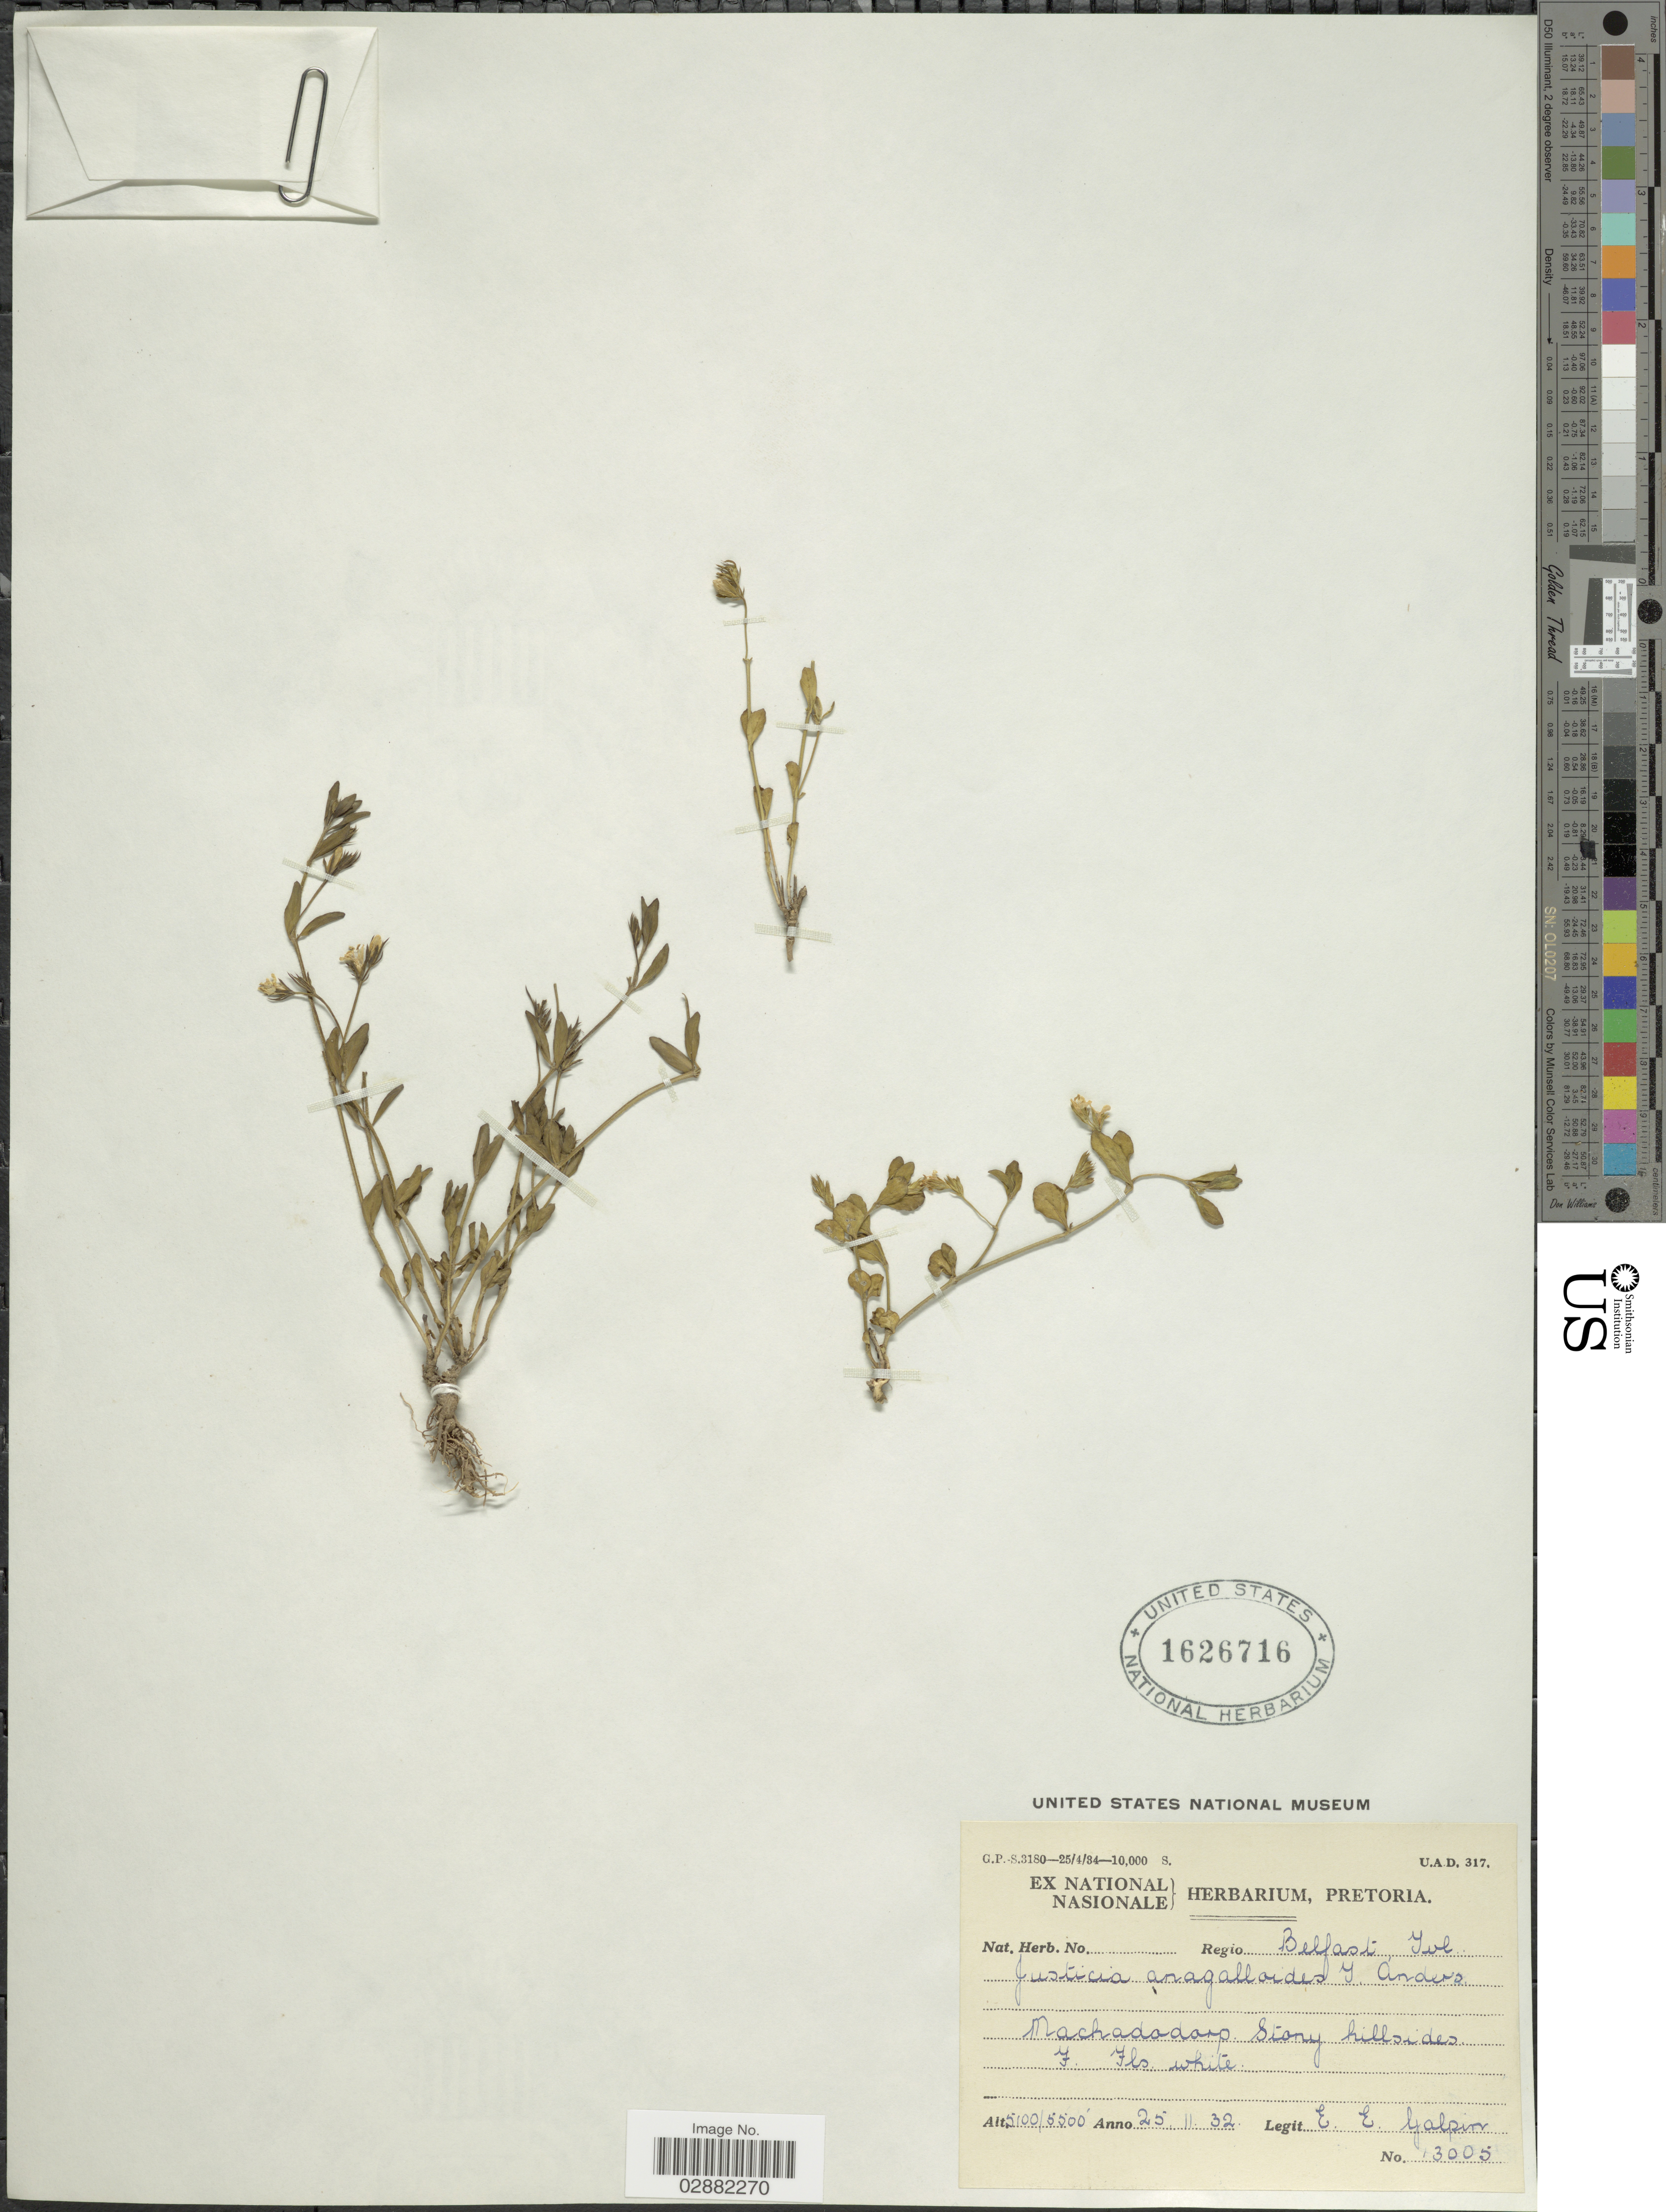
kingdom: Plantae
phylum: Tracheophyta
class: Magnoliopsida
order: Lamiales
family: Acanthaceae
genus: Justicia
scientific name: Justicia anagalloides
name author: (Nees) T. Anderson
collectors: E. Galpin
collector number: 13005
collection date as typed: Transcribed d/m/y: 25/11/32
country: South Africa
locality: Regio Belfast, Tvl. Machadodorp. Stony hillsides.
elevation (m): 1554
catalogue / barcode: US 1626716